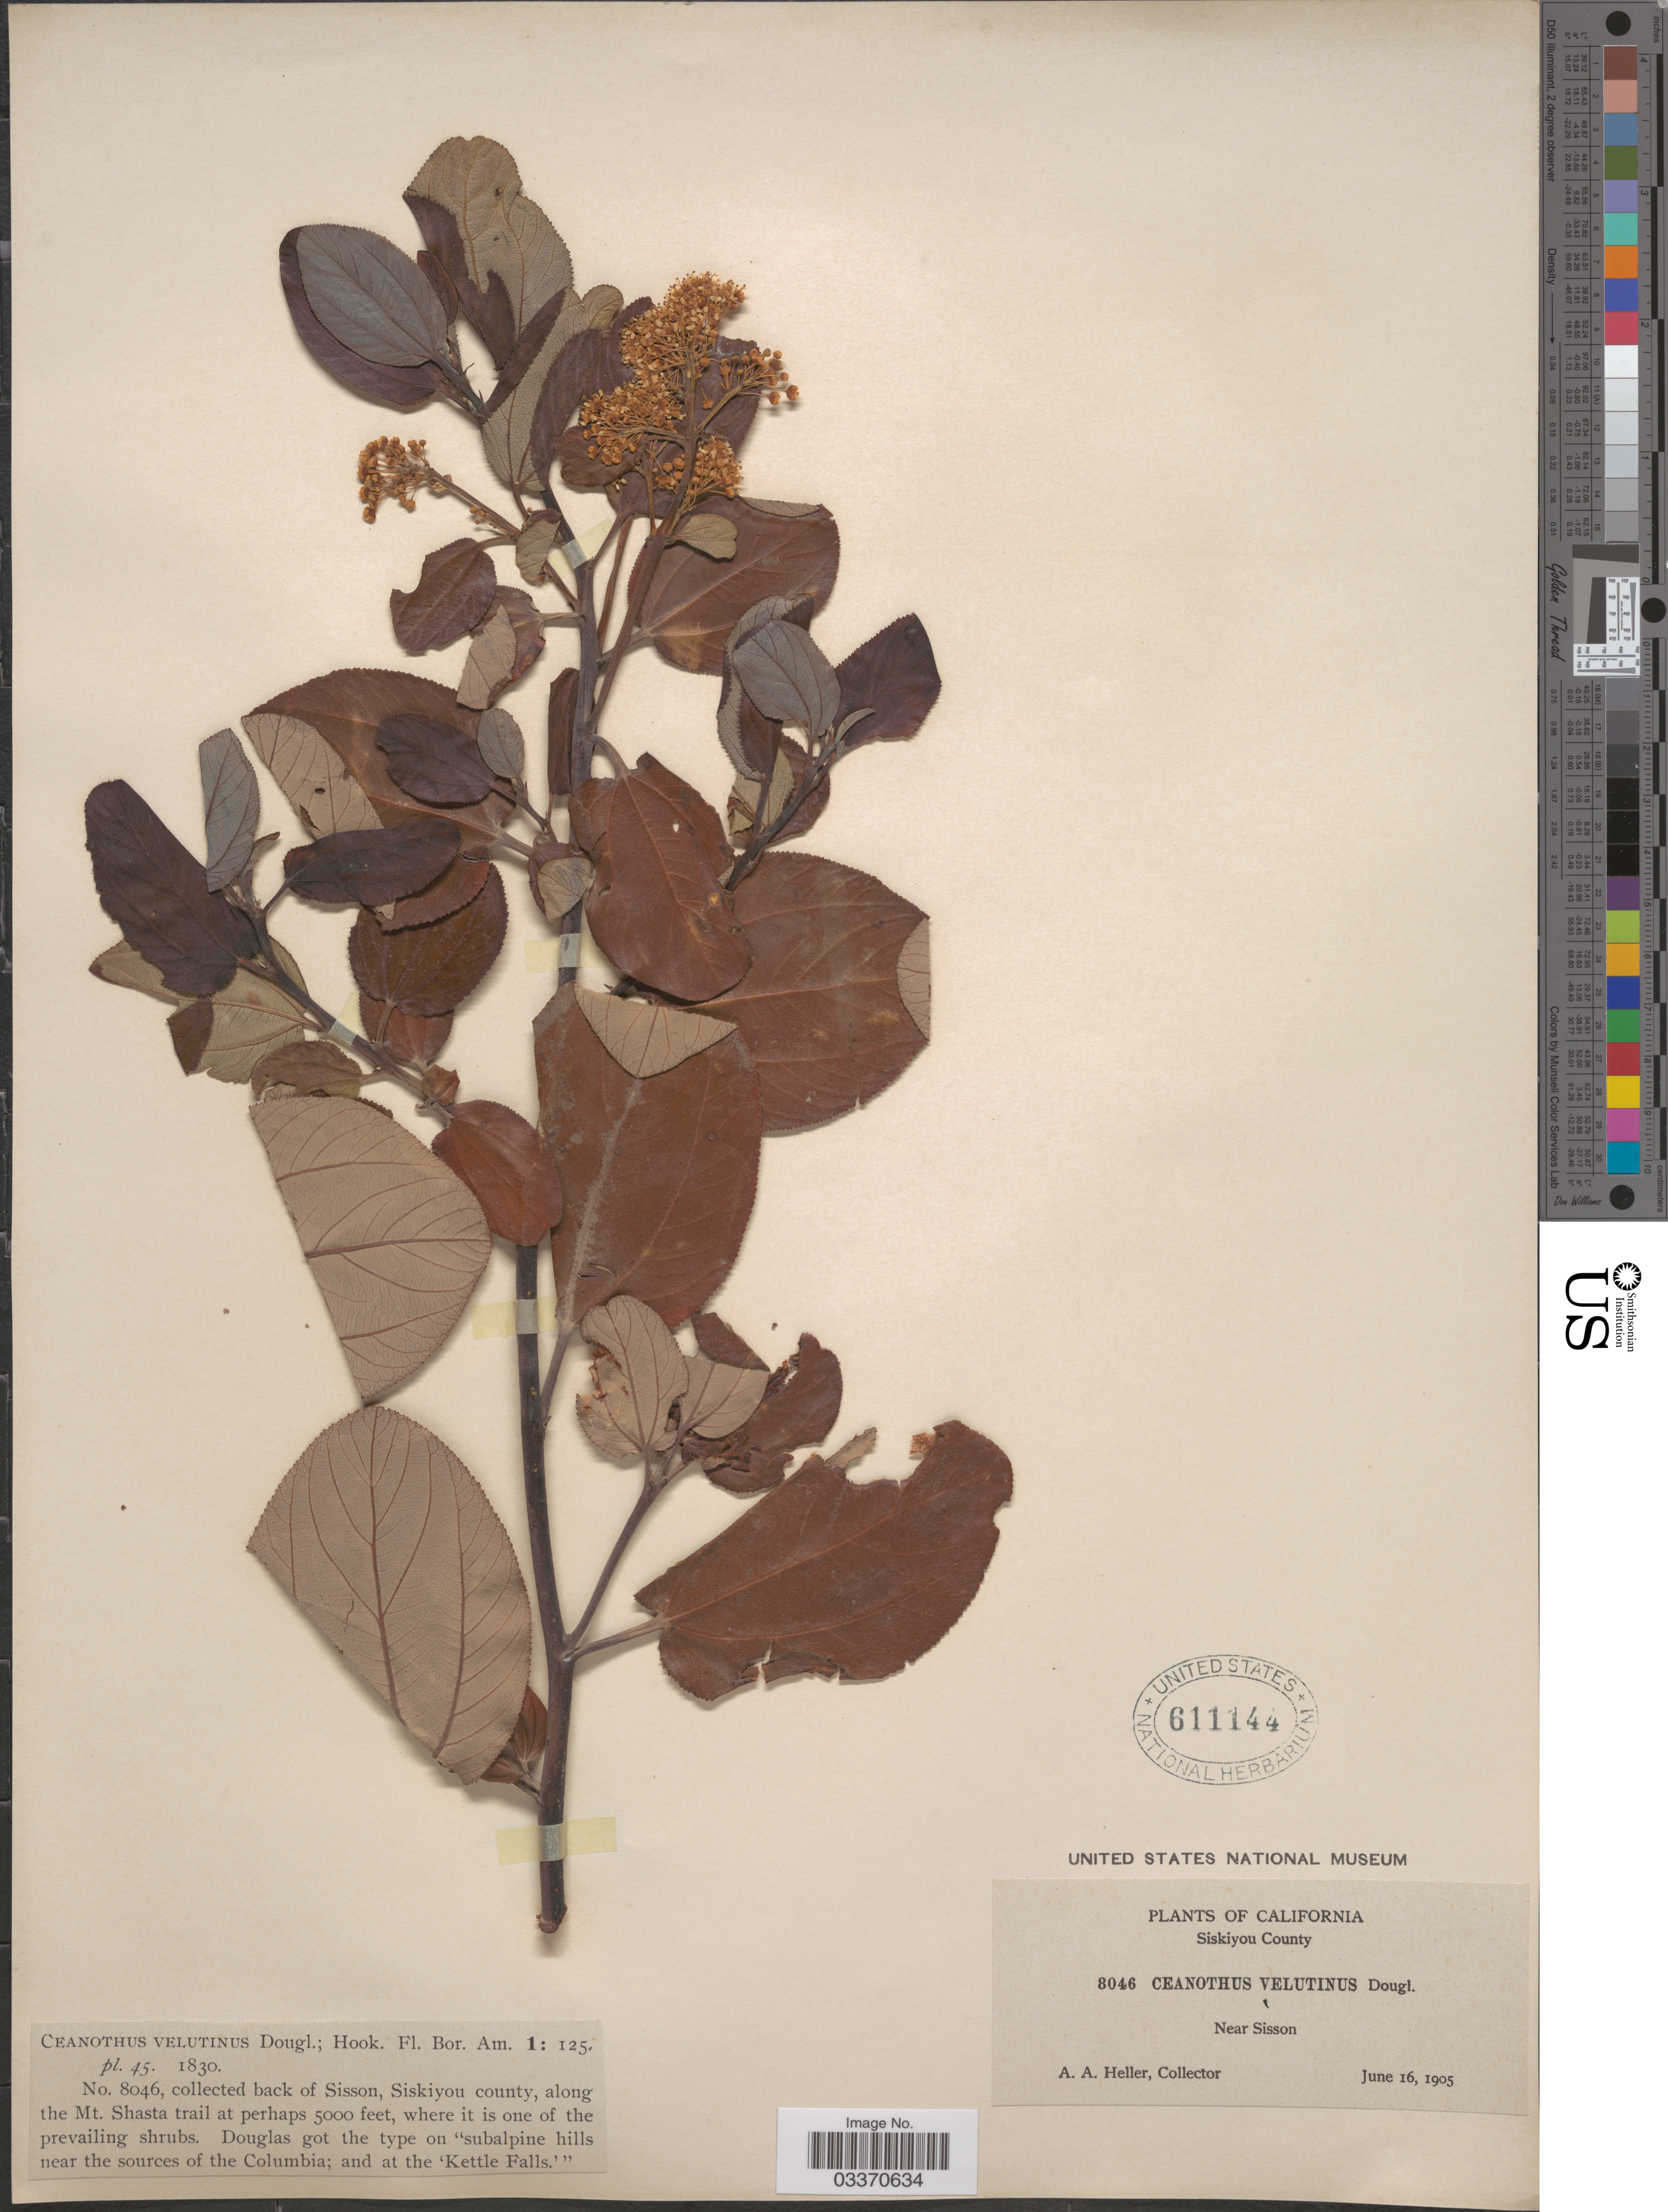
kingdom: Plantae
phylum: Tracheophyta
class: Magnoliopsida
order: Rosales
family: Rhamnaceae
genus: Ceanothus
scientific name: Ceanothus velutinus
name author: Douglas ex Hook.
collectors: A. A. Heller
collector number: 8046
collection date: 1905-06-16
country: United States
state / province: California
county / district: Siskiyou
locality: Siskiyou County. Near Sisson. Back of Sisson, along the Mt. Shasta trail.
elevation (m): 1524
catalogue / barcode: US 611144